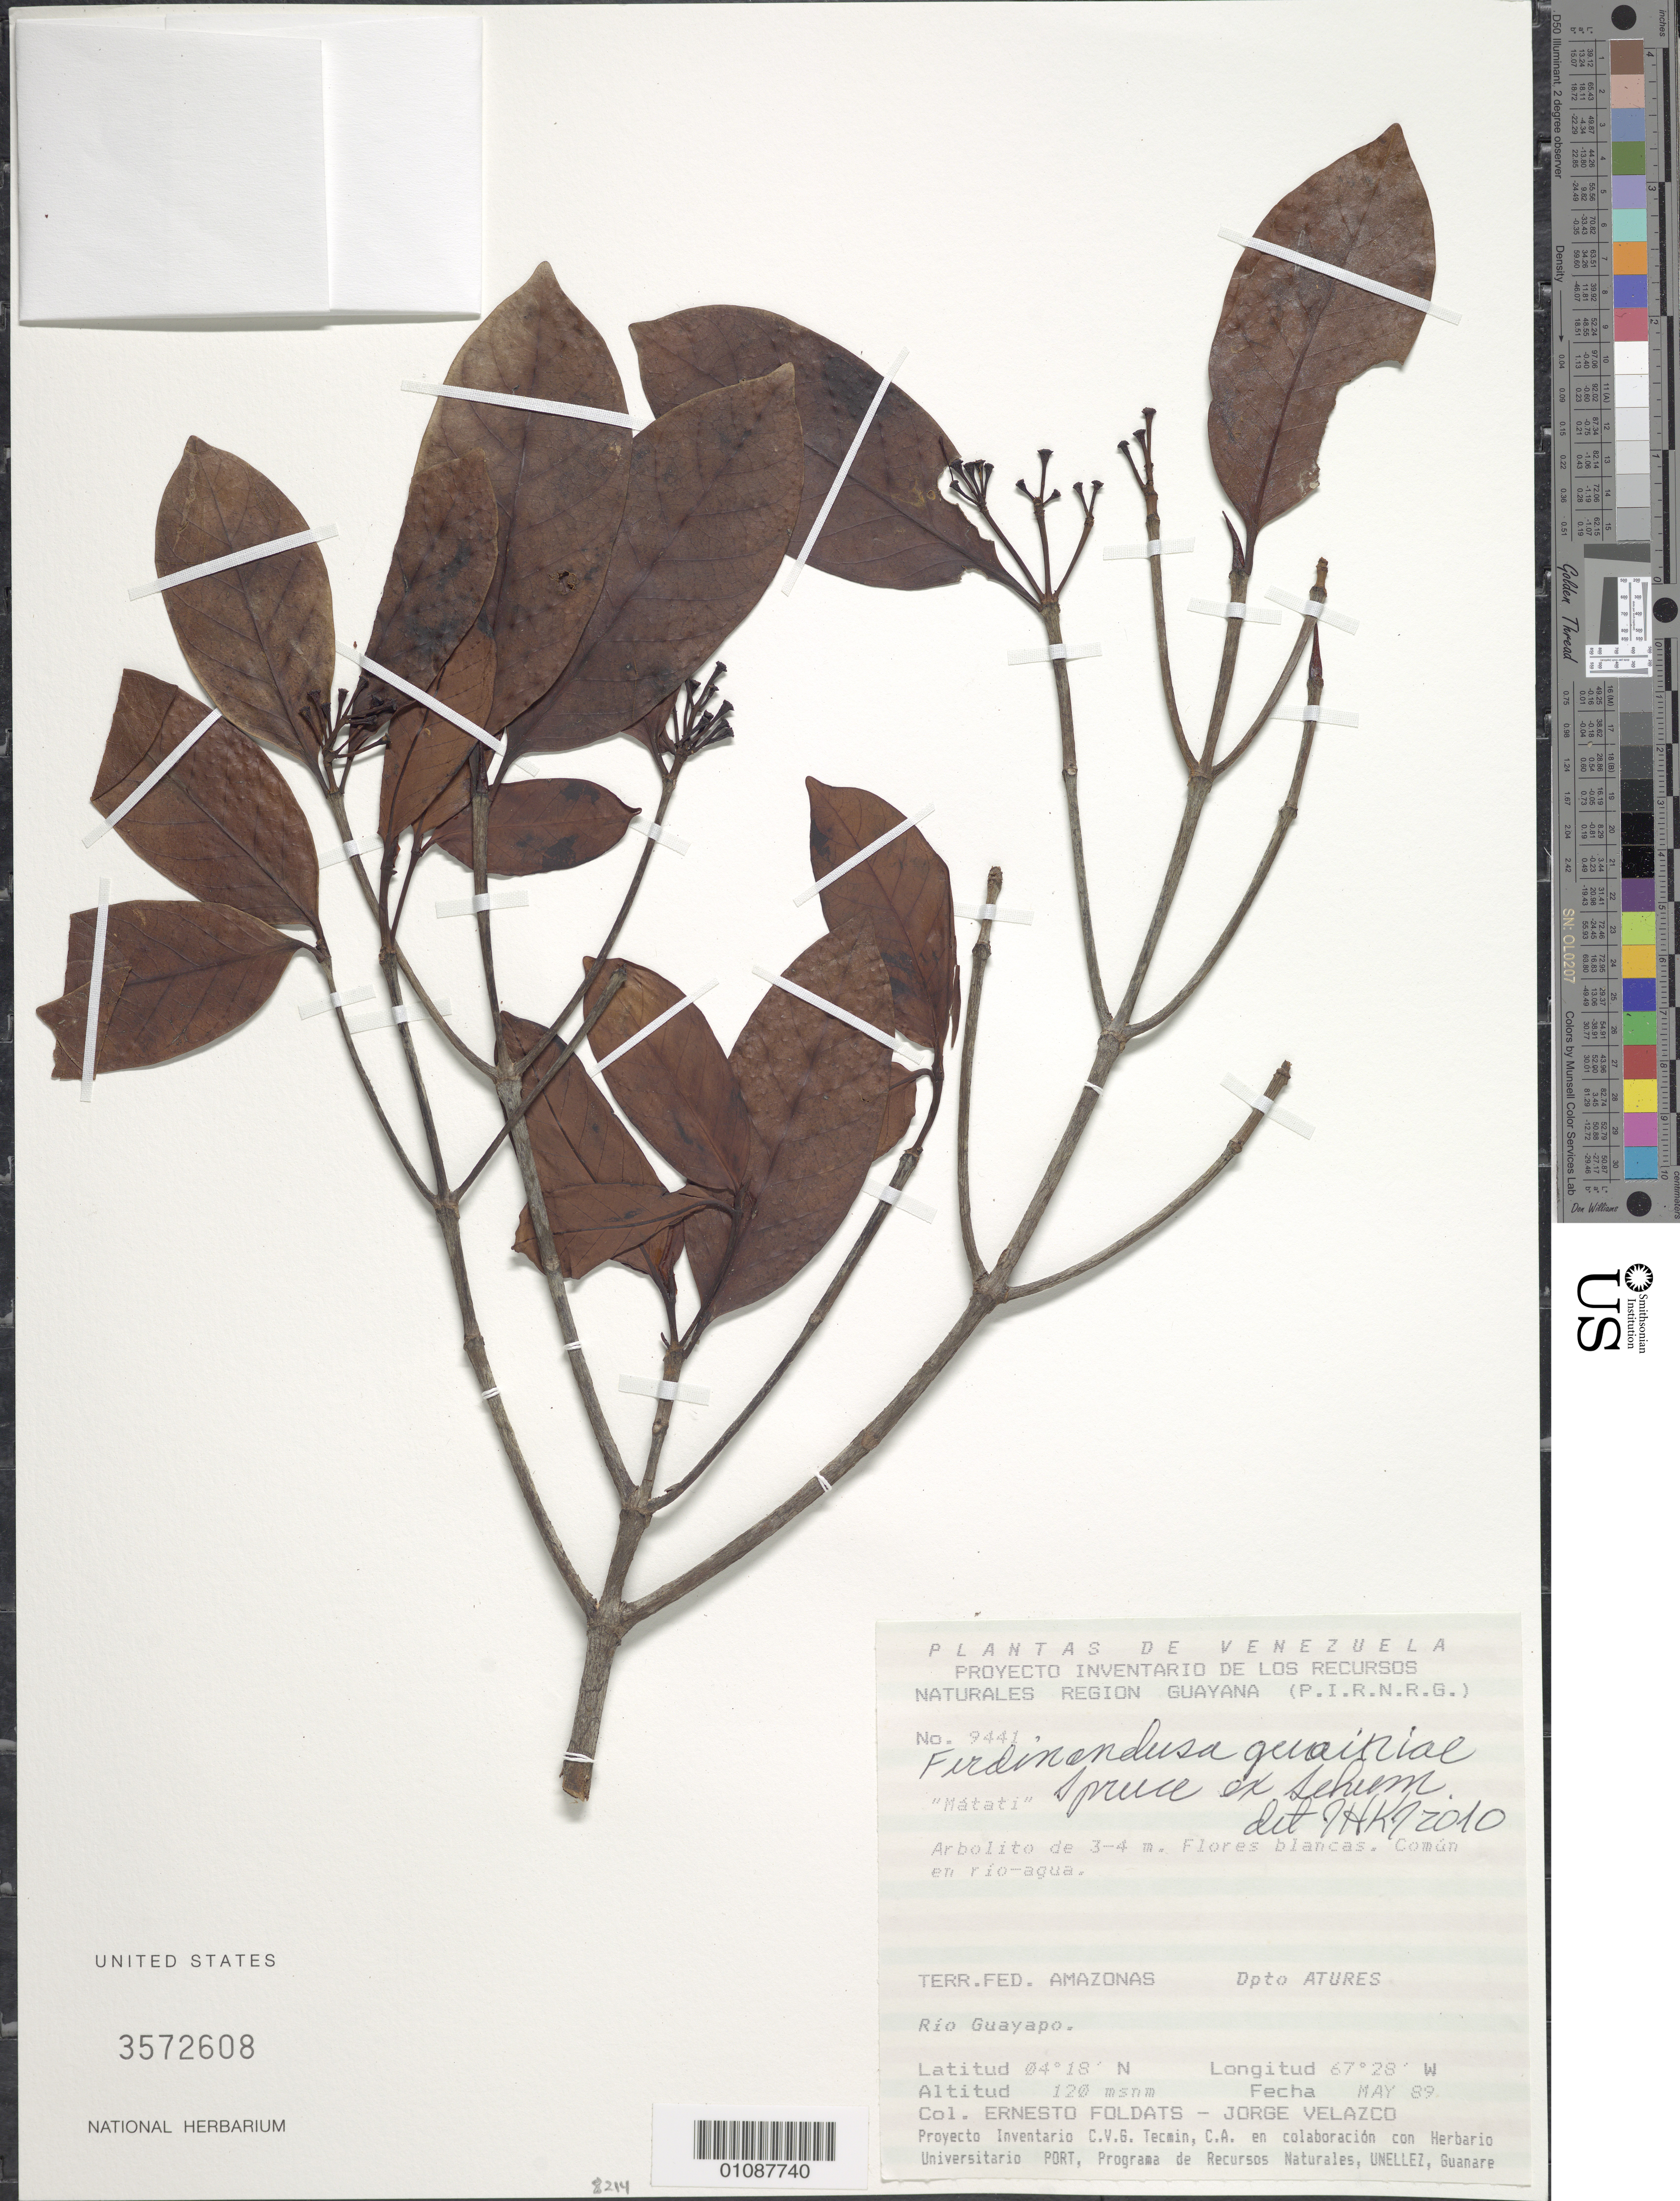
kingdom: Plantae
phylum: Tracheophyta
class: Magnoliopsida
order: Gentianales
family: Rubiaceae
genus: Ferdinandusa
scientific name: Ferdinandusa guainiae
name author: Spruce ex K. Schum.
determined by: Kirkbride, J. H.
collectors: E. Foldats & J. Velazco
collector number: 9441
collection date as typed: May-89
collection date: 1989-05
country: Venezuela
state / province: Amazonas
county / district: Atures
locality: Río Guayapo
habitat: Río-agua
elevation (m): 120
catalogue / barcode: US 3572608